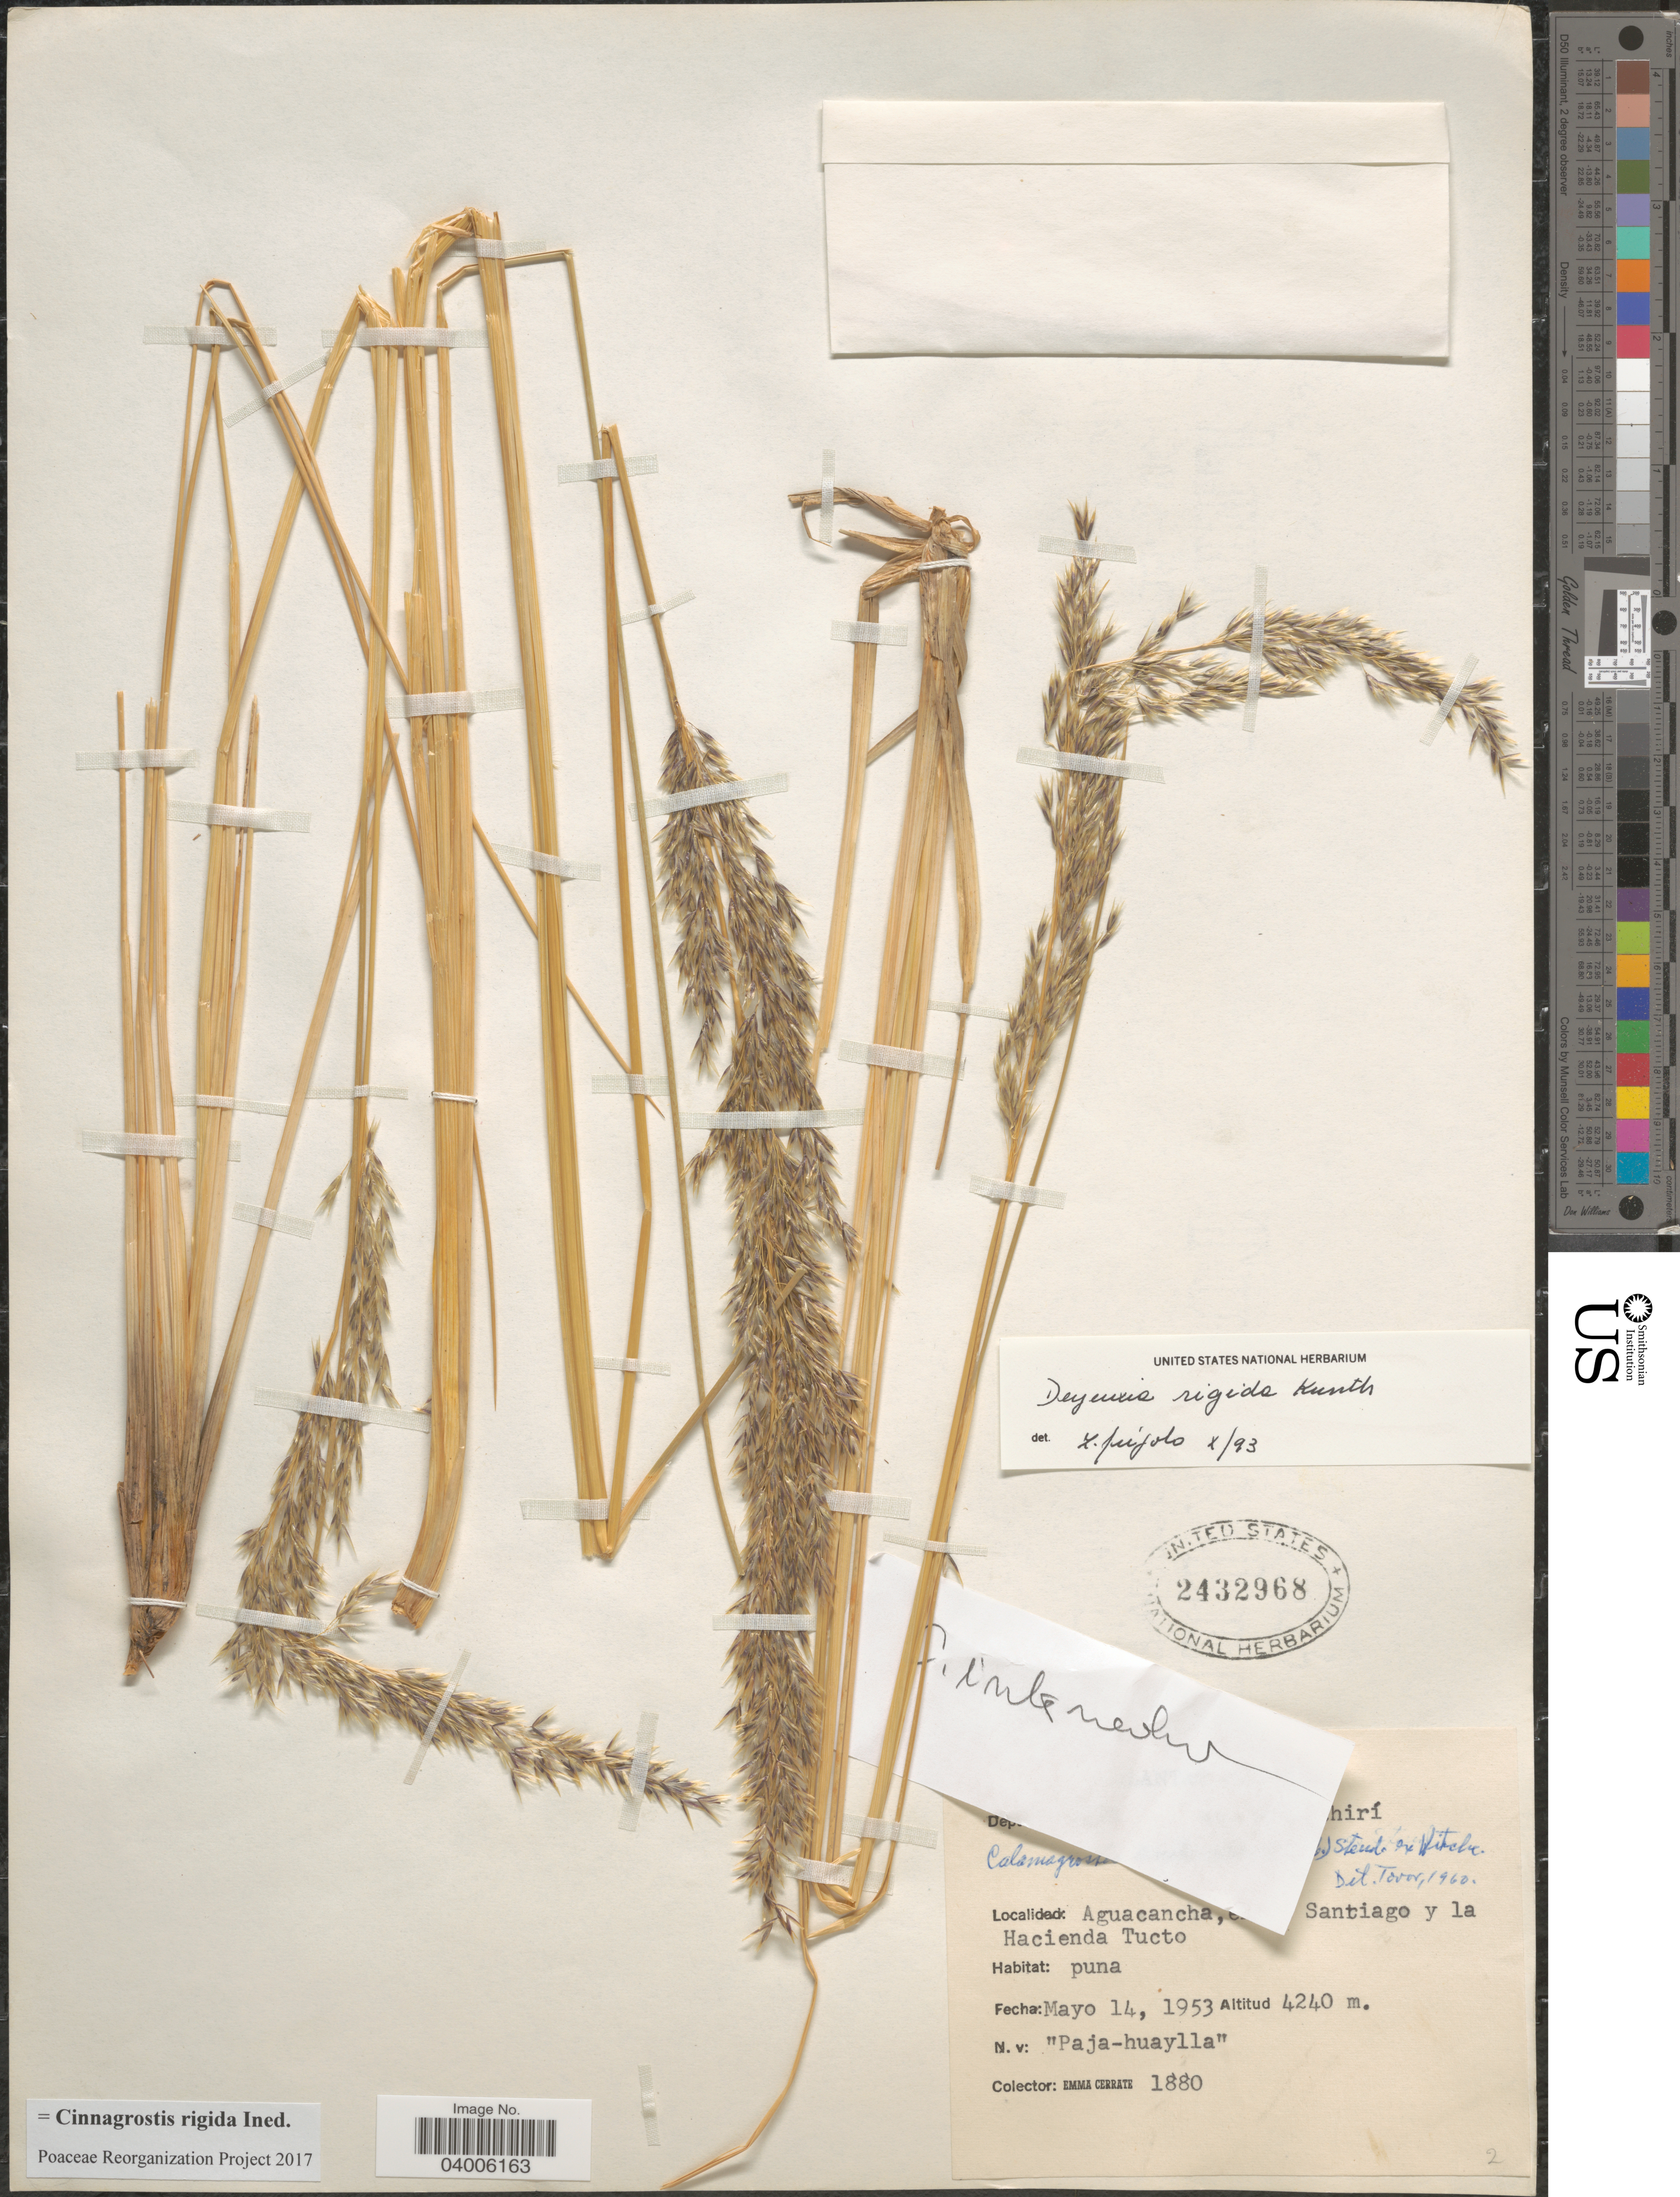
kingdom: Plantae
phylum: Tracheophyta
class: Liliopsida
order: Poales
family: Poaceae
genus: Cinnagrostis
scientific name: Cinnagrostis rigida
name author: (Kunth) P.M. Peterson et al.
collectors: E. Cerrate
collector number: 1880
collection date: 1953-05-14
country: Peru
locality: Dep[illegible text] Aguacancha, [illegible text] Santiago y la Hacienda Tucto.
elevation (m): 4240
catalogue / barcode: US 2432968